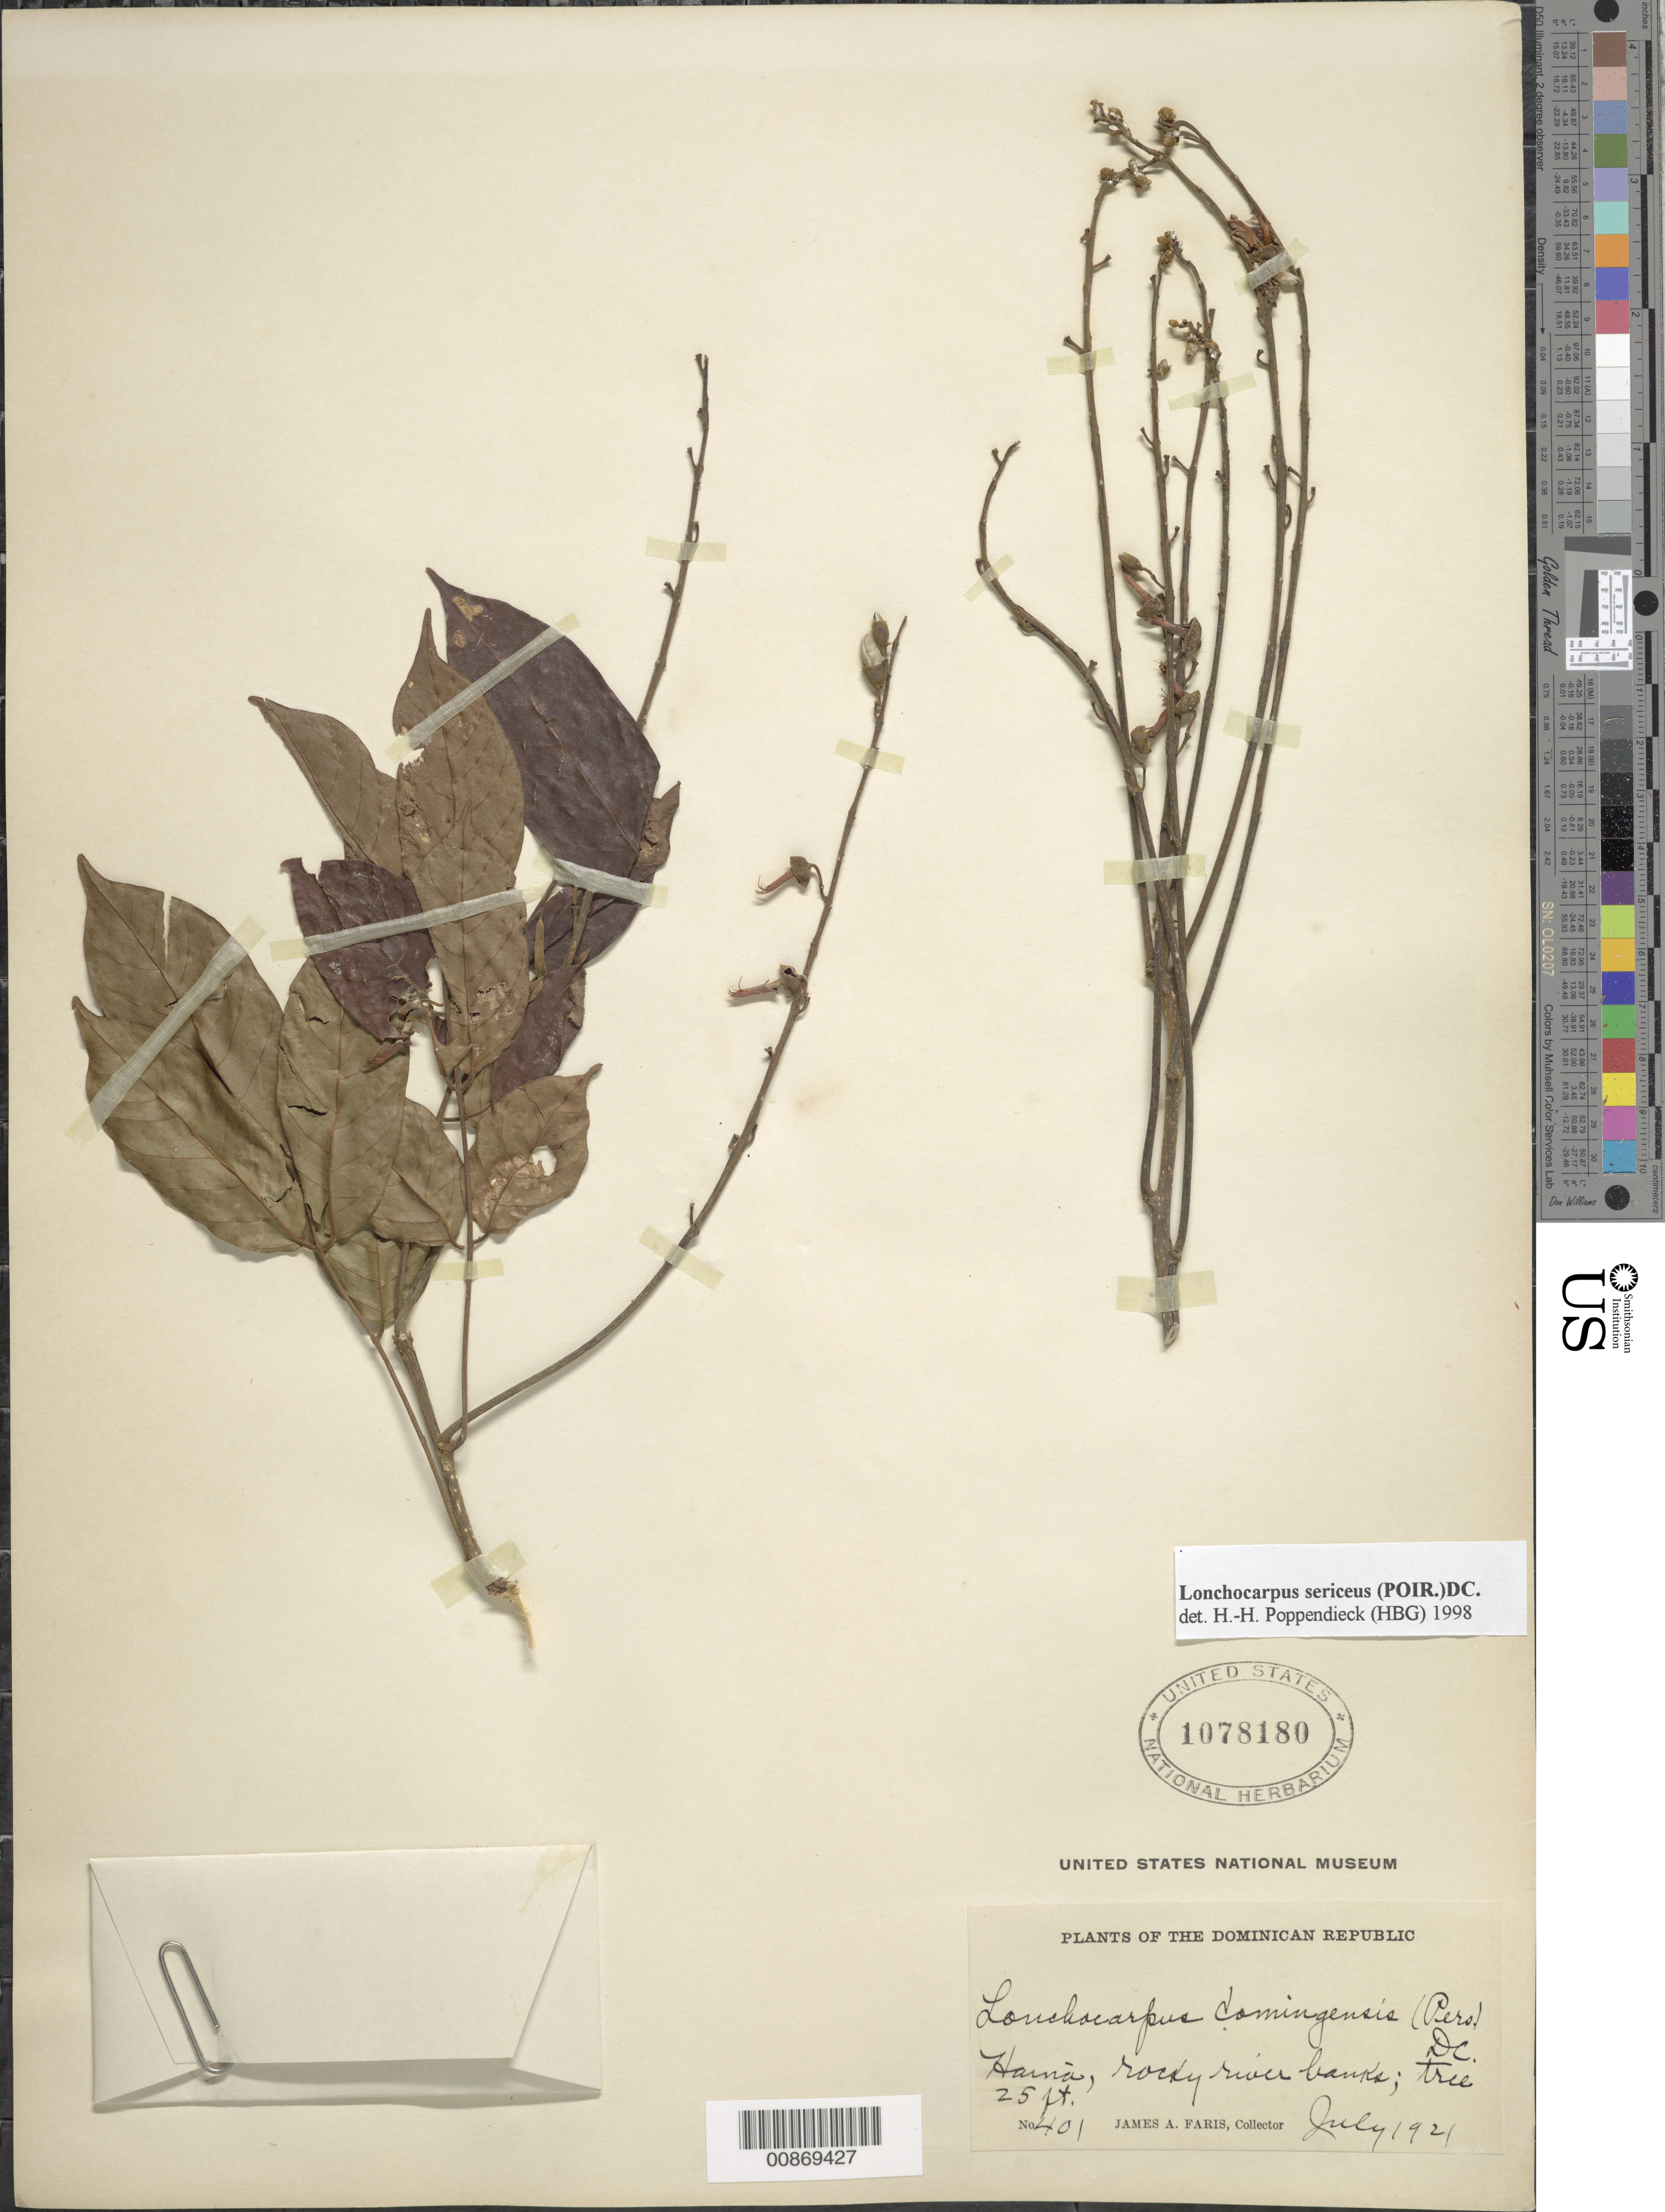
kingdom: Plantae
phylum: Tracheophyta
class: Magnoliopsida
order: Fabales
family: Fabaceae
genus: Lonchocarpus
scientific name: Lonchocarpus sericeus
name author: (Poir.) Kunth ex DC.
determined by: Poppendieck, H.-H., (HBG), Institut fur Allgemeine Botanik und Botanischer Garten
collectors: J. Faris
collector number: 401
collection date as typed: Jul 1921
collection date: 1921-07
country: Dominican Republic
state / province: San Cristóbal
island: Hispaniola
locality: Haina.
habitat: Rocky river banks.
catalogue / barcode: US 1078180